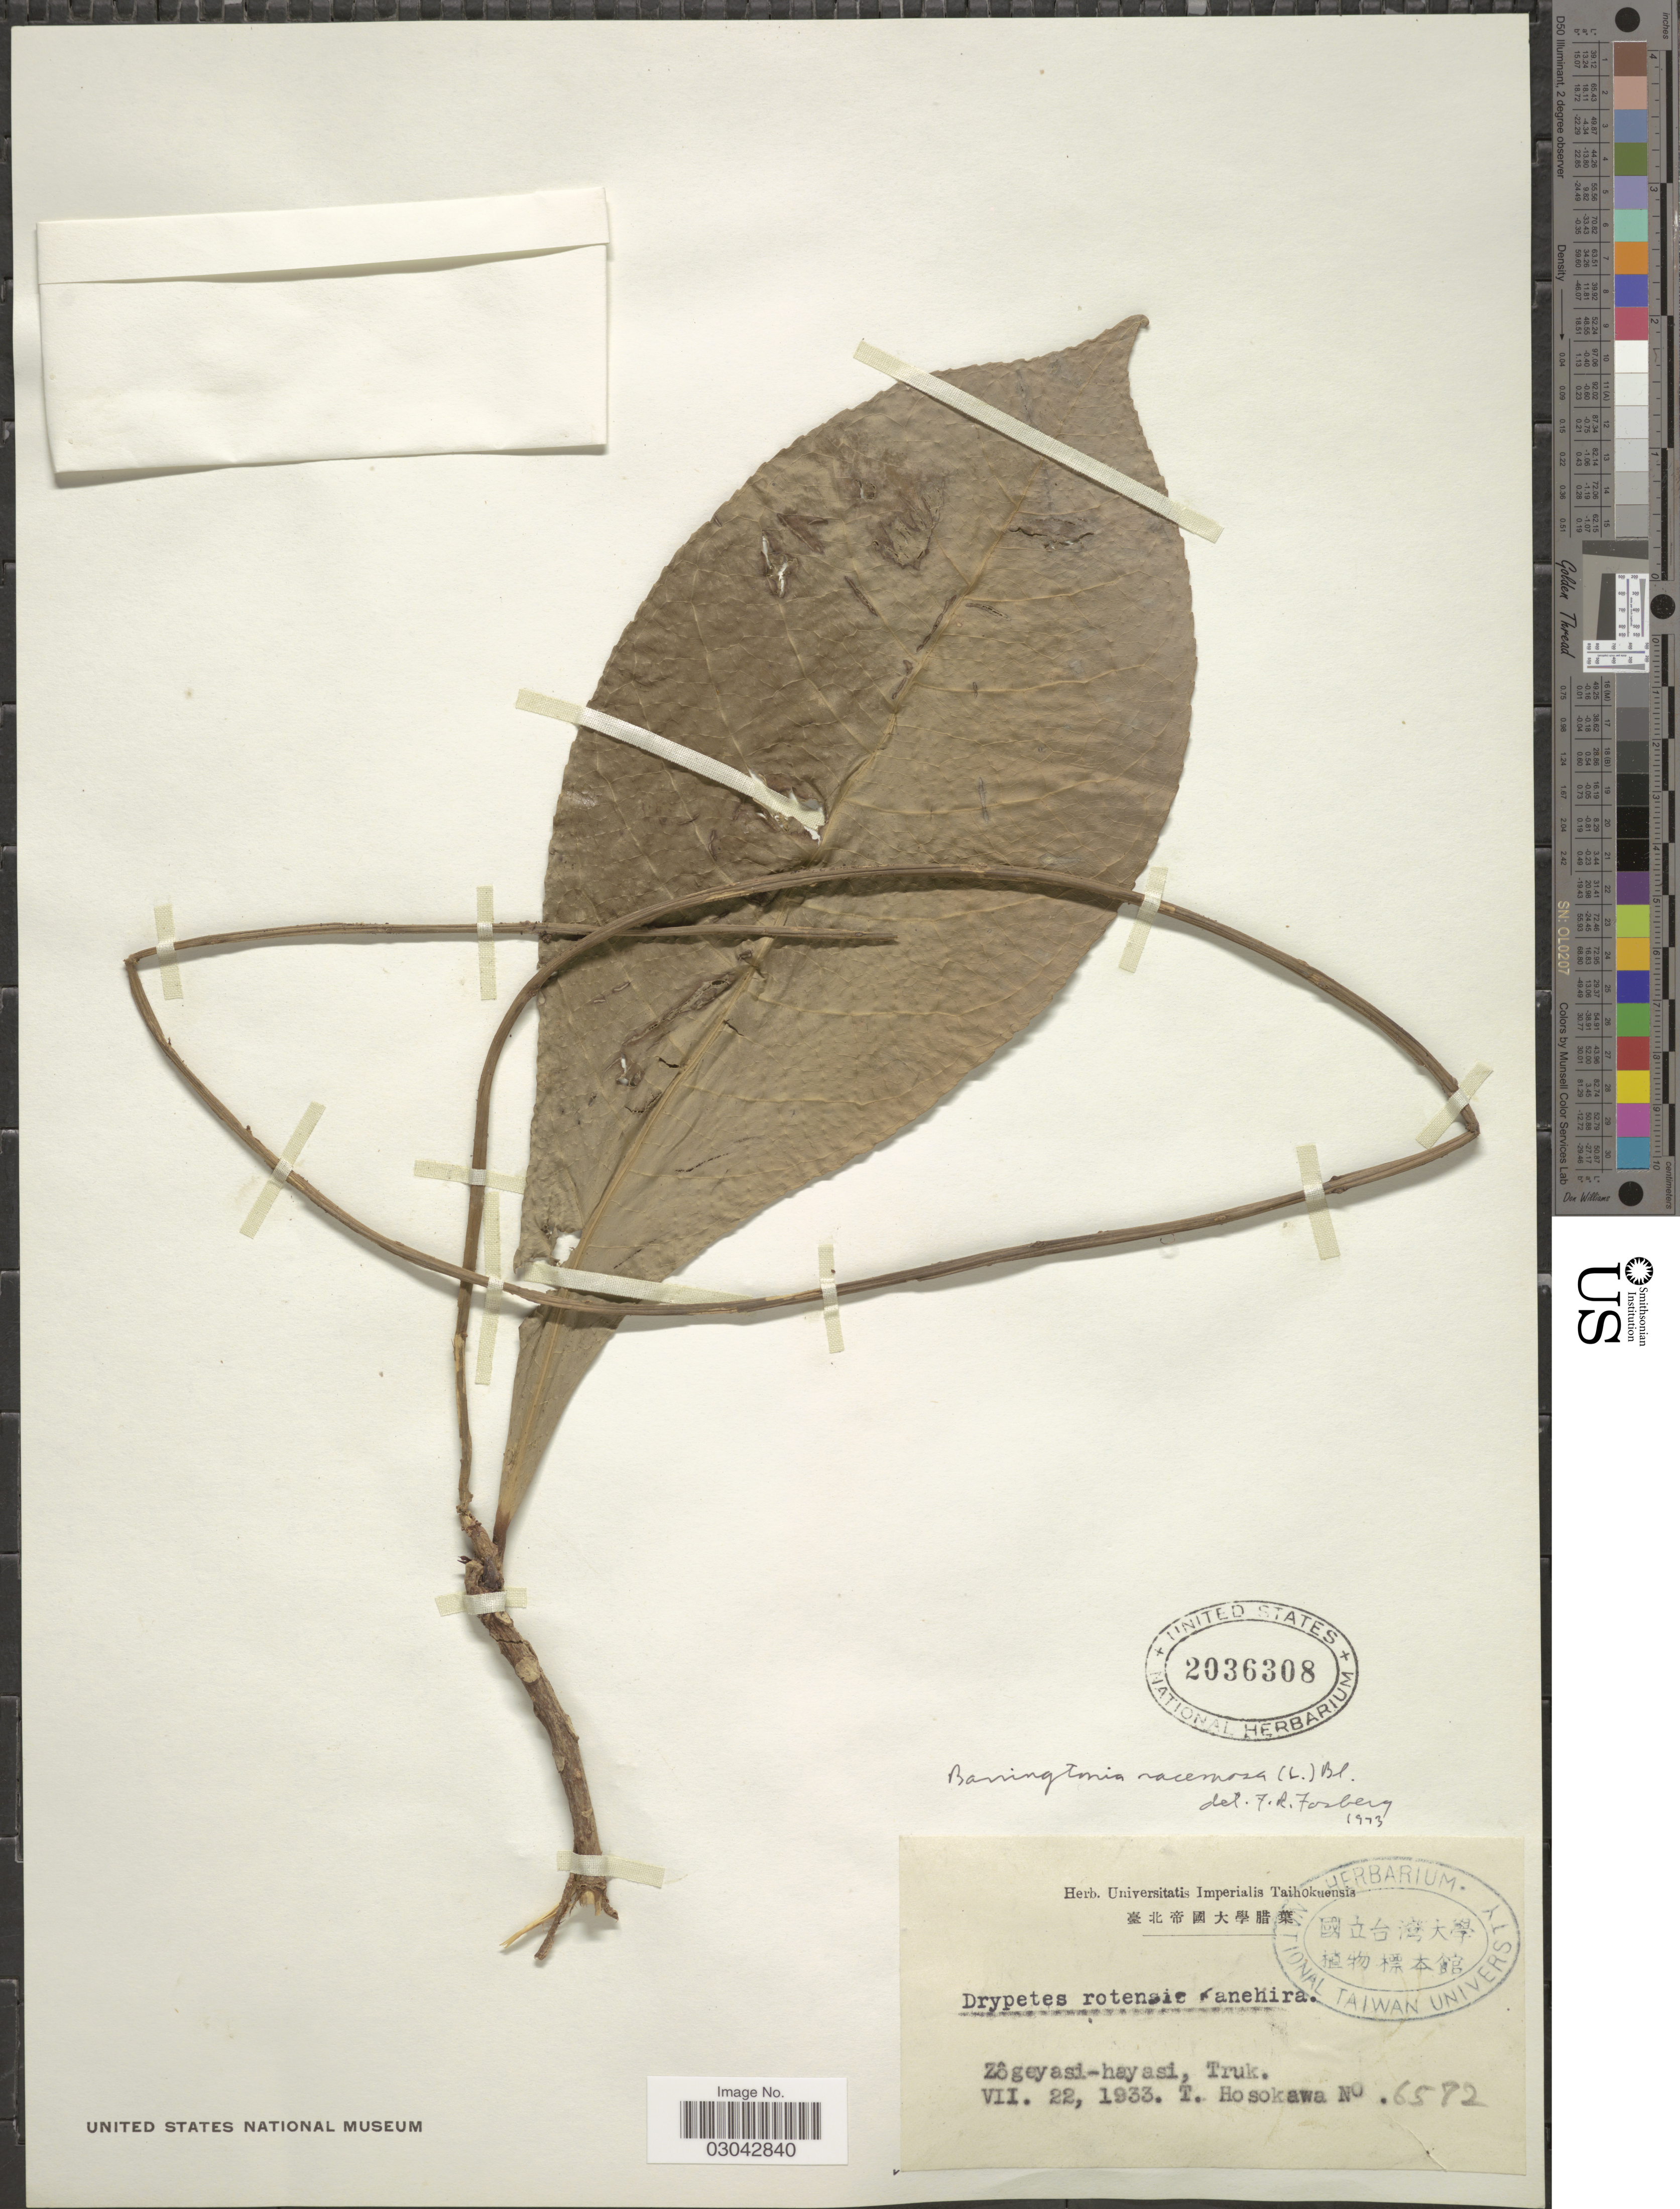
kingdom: Plantae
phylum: Tracheophyta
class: Magnoliopsida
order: Ericales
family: Lecythidaceae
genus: Barringtonia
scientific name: Barringtonia racemosa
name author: (L.) Spreng.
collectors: T. Hosokawa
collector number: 6572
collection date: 1933-07-22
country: Micronesia, Federated States of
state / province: Truk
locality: Zôgeyasi-hayasi, Truk.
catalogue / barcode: US 2036308